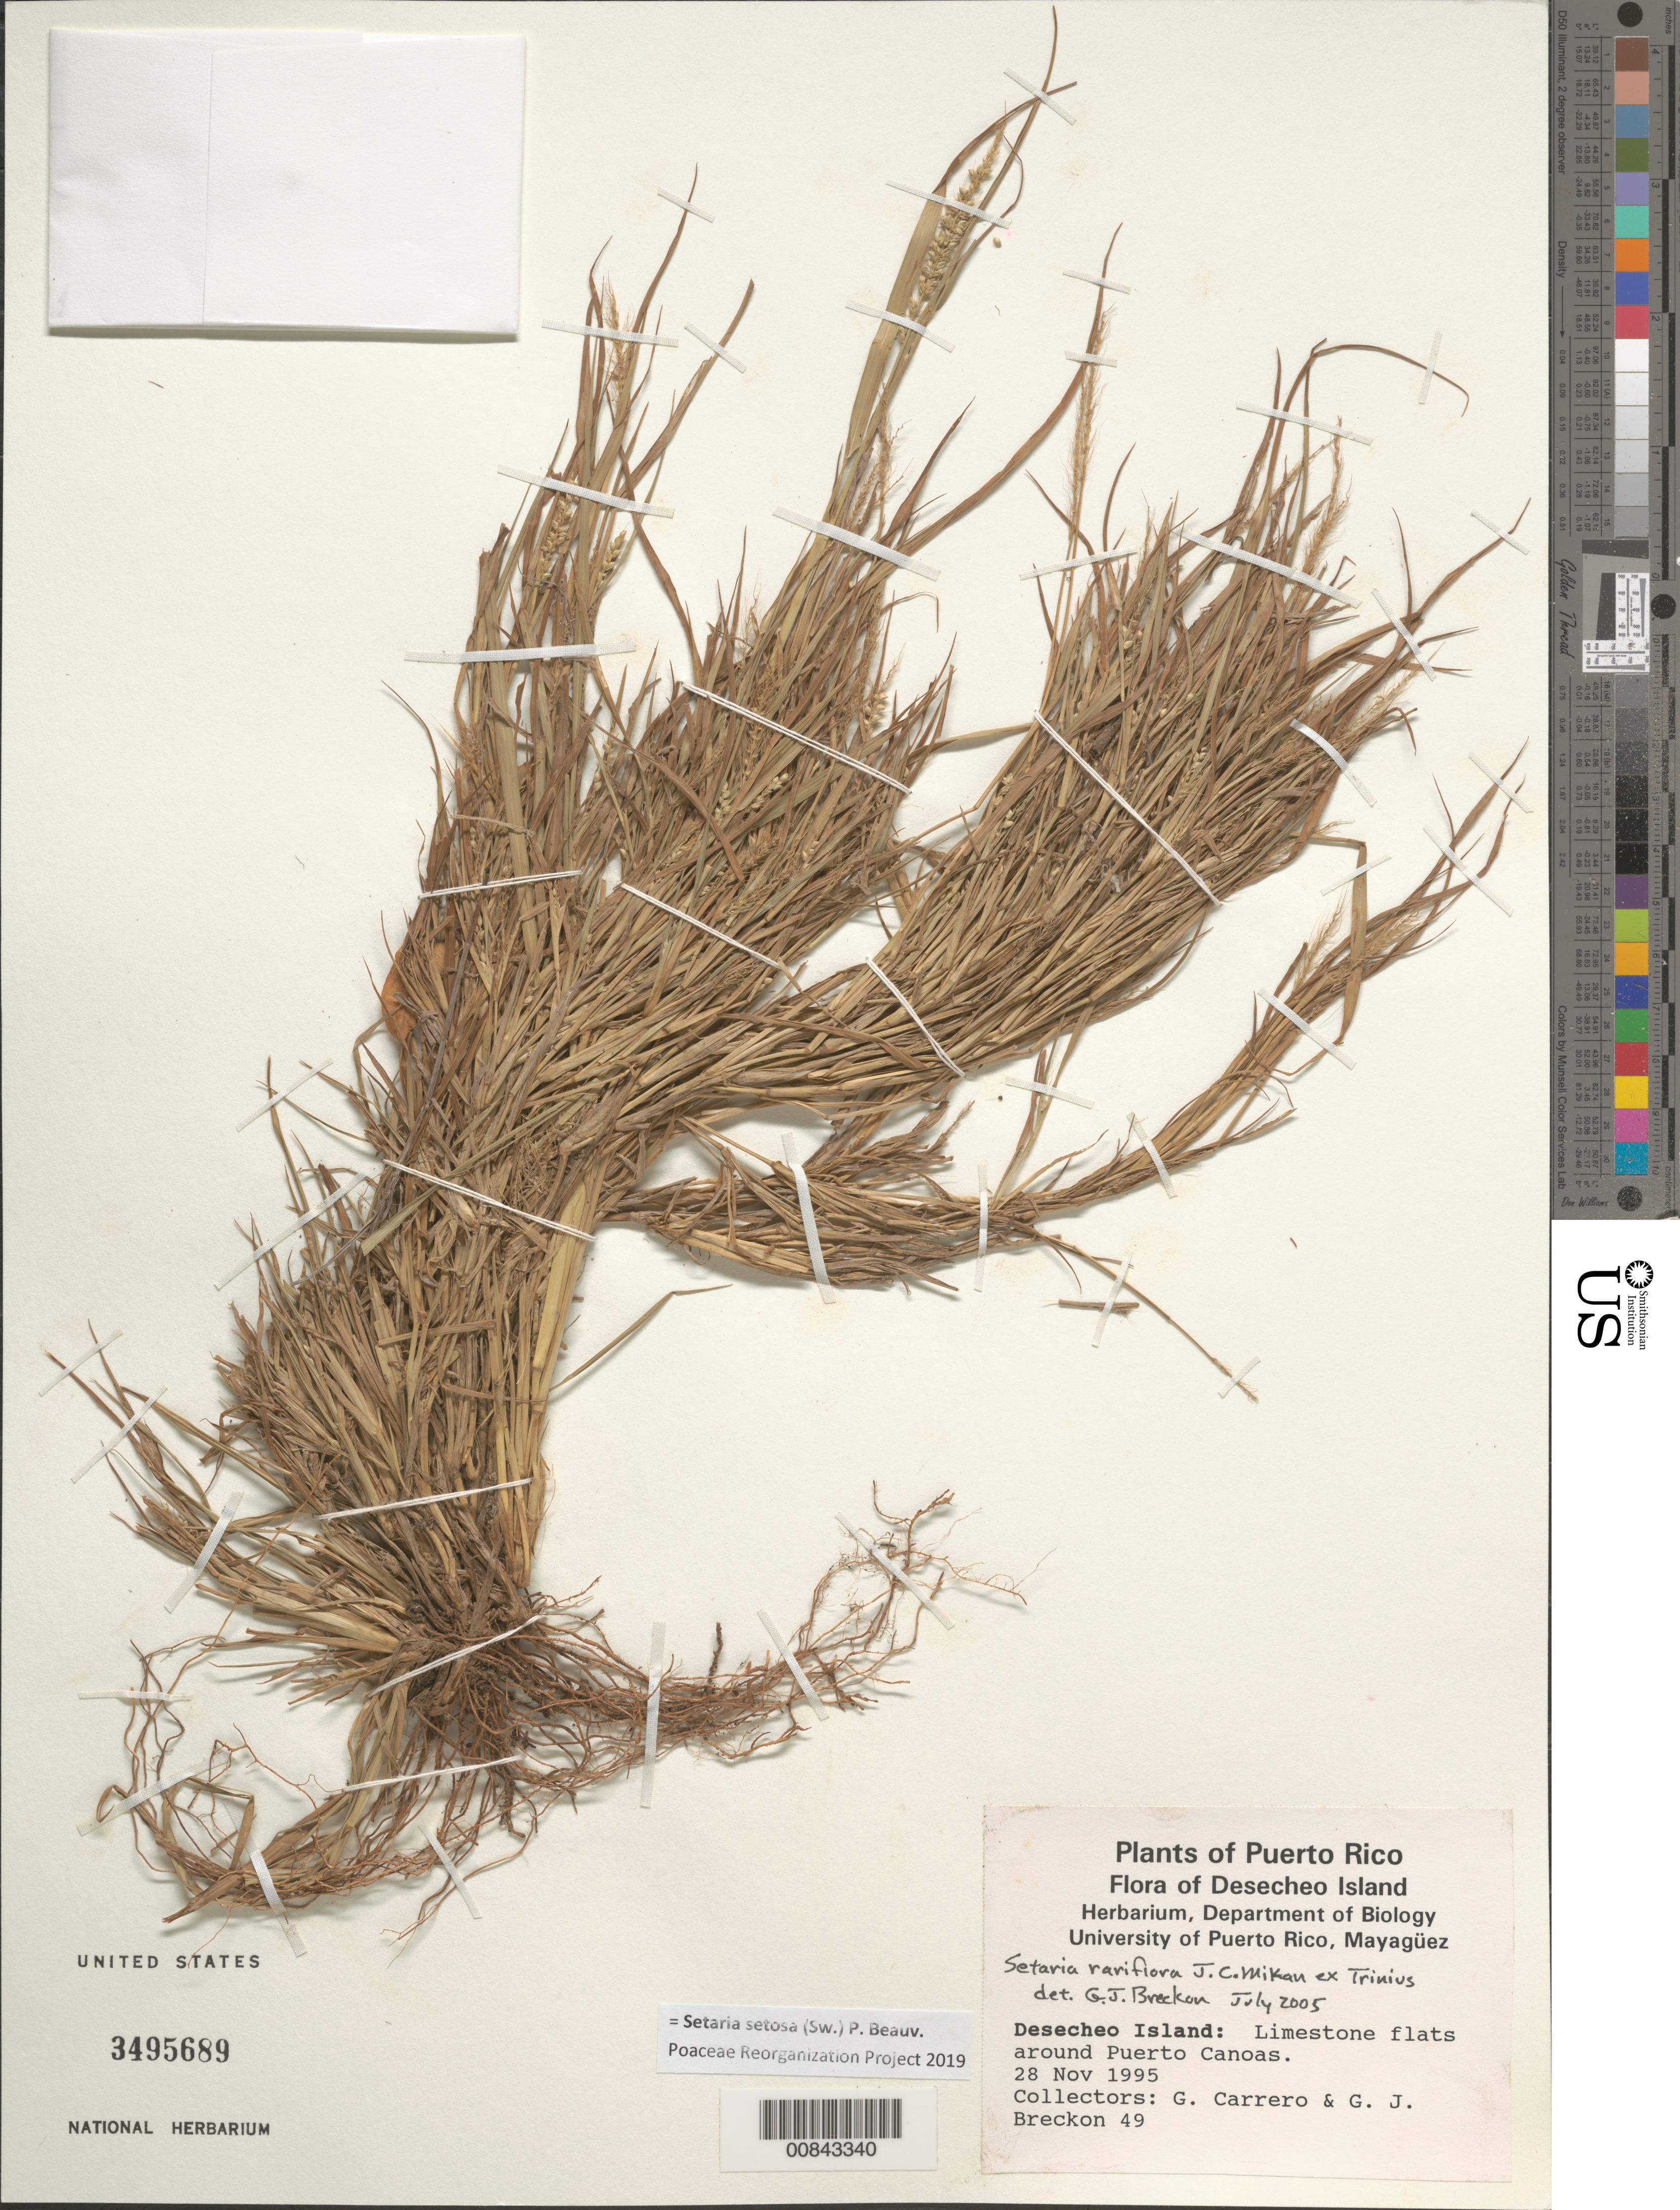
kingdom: Plantae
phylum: Tracheophyta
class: Liliopsida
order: Poales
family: Poaceae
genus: Setaria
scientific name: Setaria setosa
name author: (Sw.) P. Beauv.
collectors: G. Carrero & G. Breckon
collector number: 49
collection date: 1995-11-28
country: Puerto Rico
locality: Desecheo Island: Limestone flats around Puerto Canoas.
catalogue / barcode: US 3495689